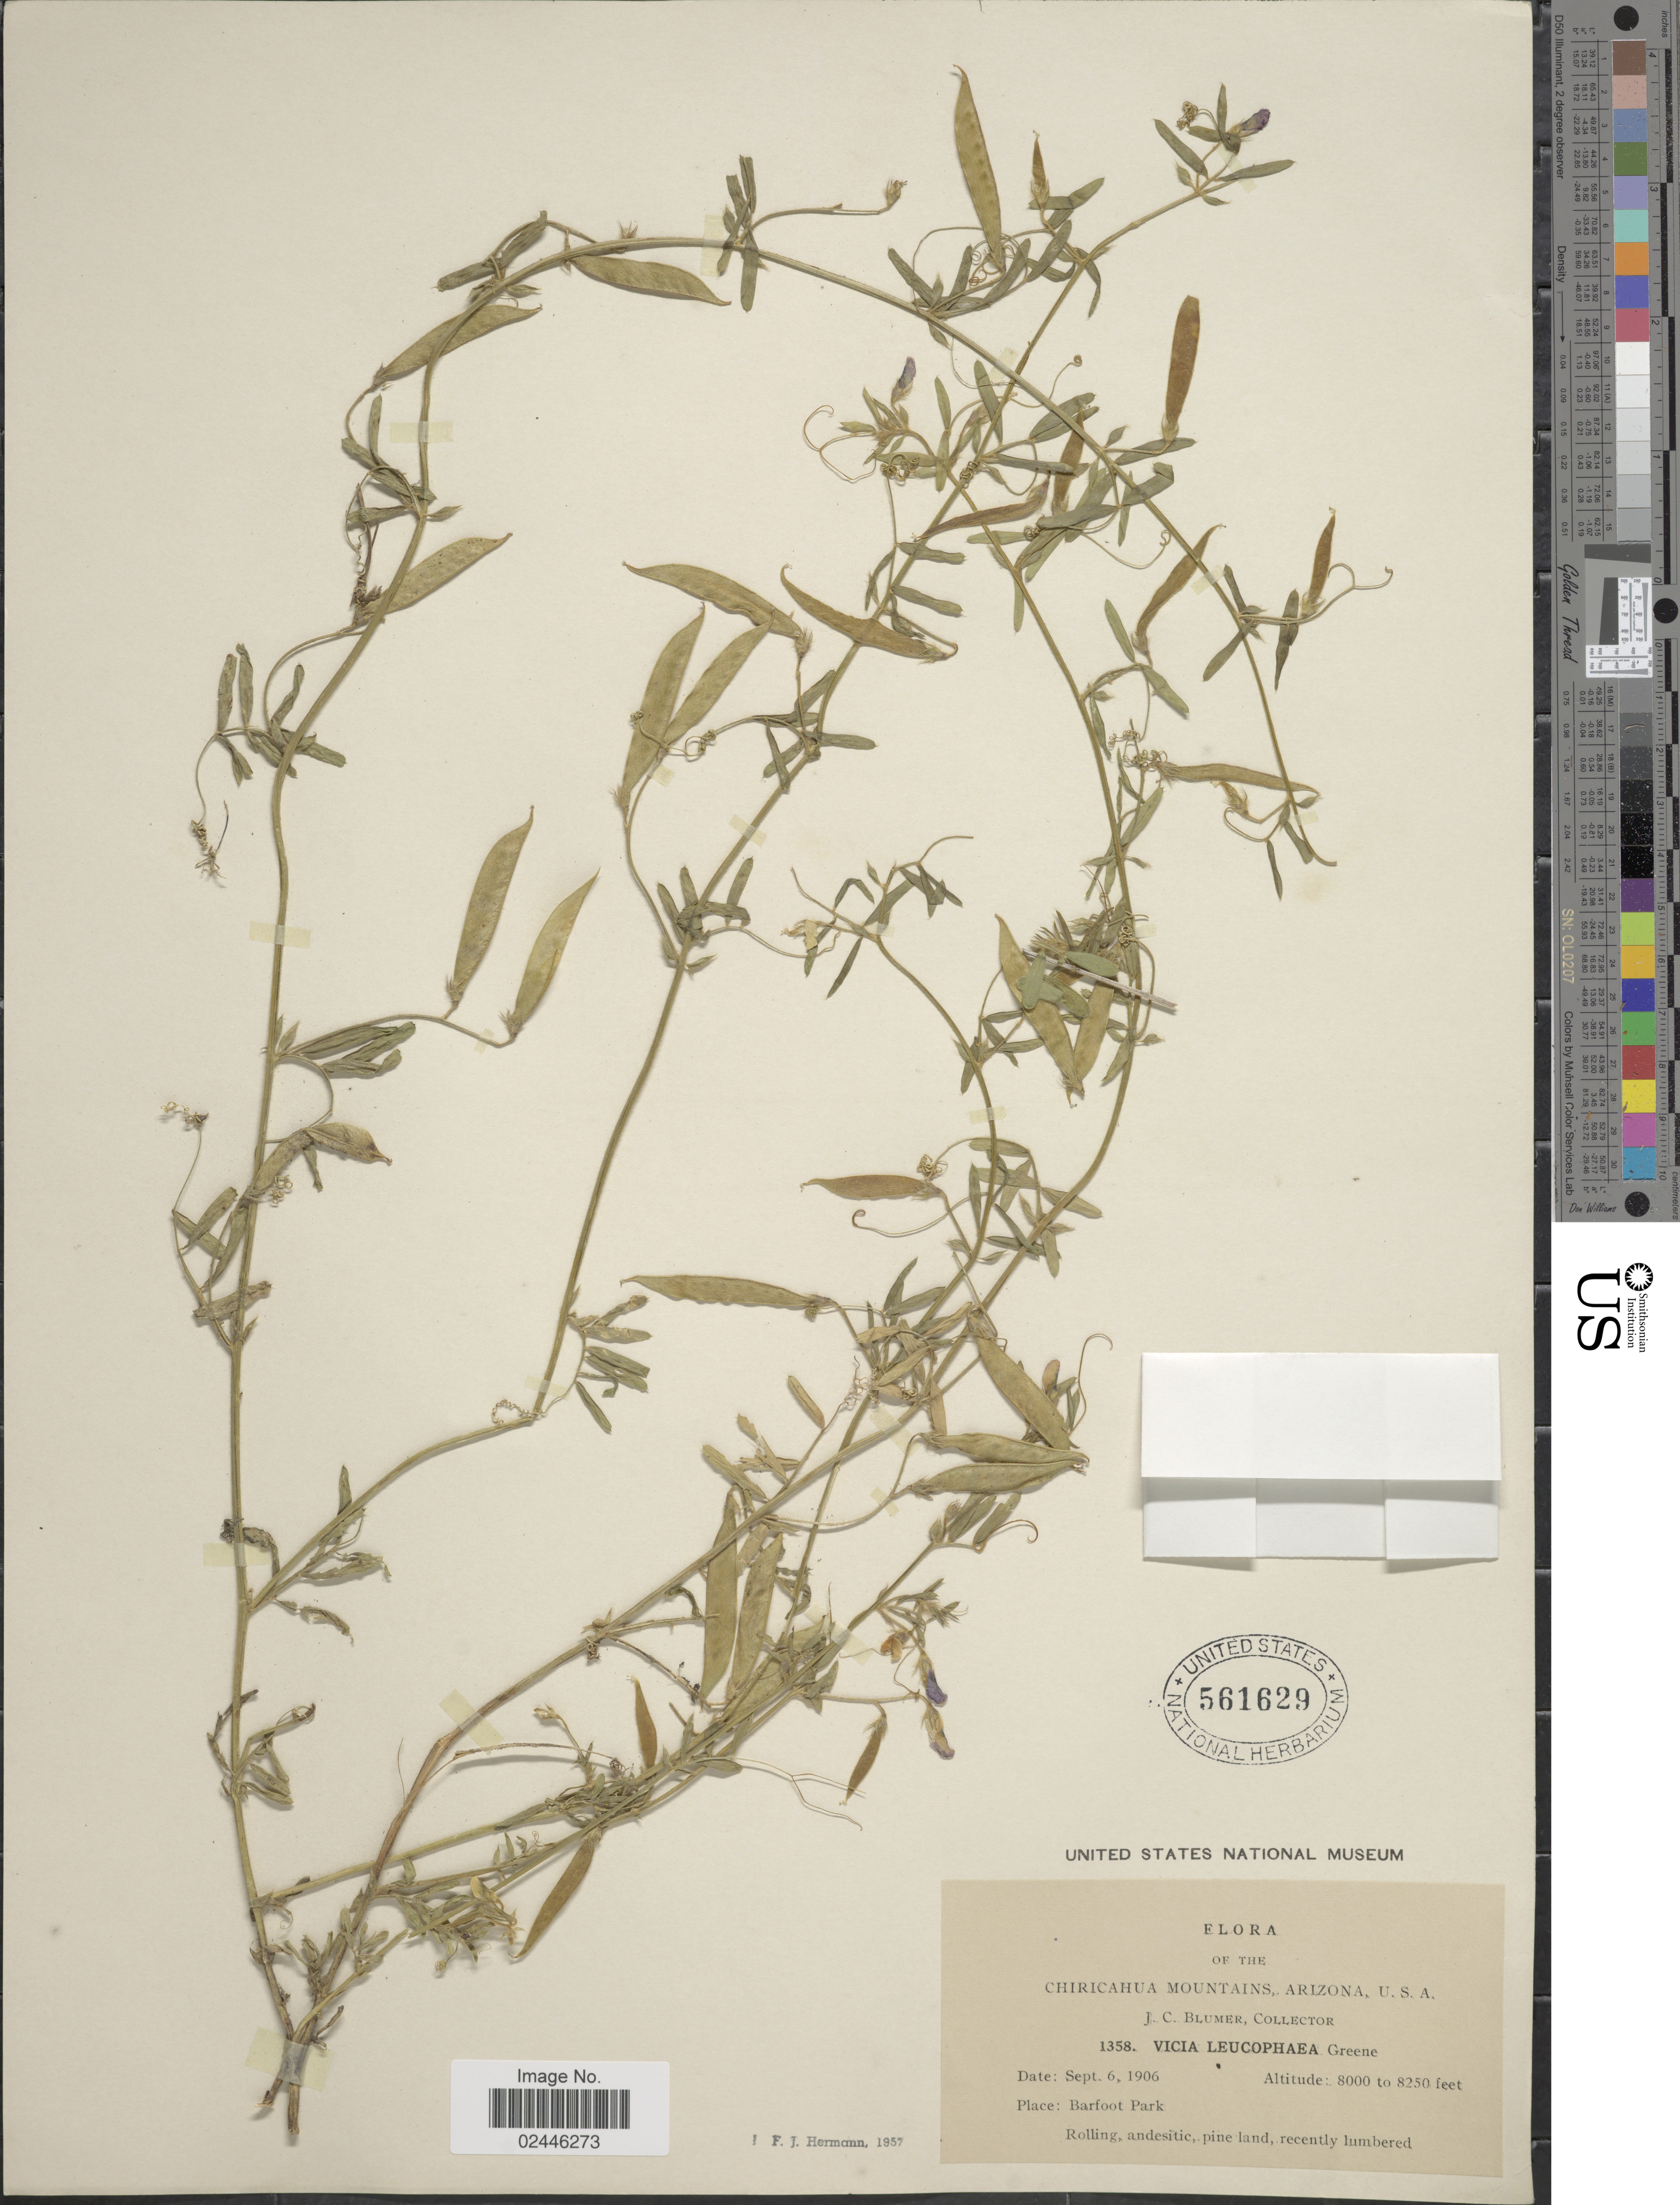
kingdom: Plantae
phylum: Tracheophyta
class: Magnoliopsida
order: Fabales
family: Fabaceae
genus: Vicia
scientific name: Vicia leucophaea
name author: Greene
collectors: J. C. Blumer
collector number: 1358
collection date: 1906-09-06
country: United States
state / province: Arizona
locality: Chiricahua Mountains. Barfoot Park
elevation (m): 2438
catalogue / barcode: US 561629